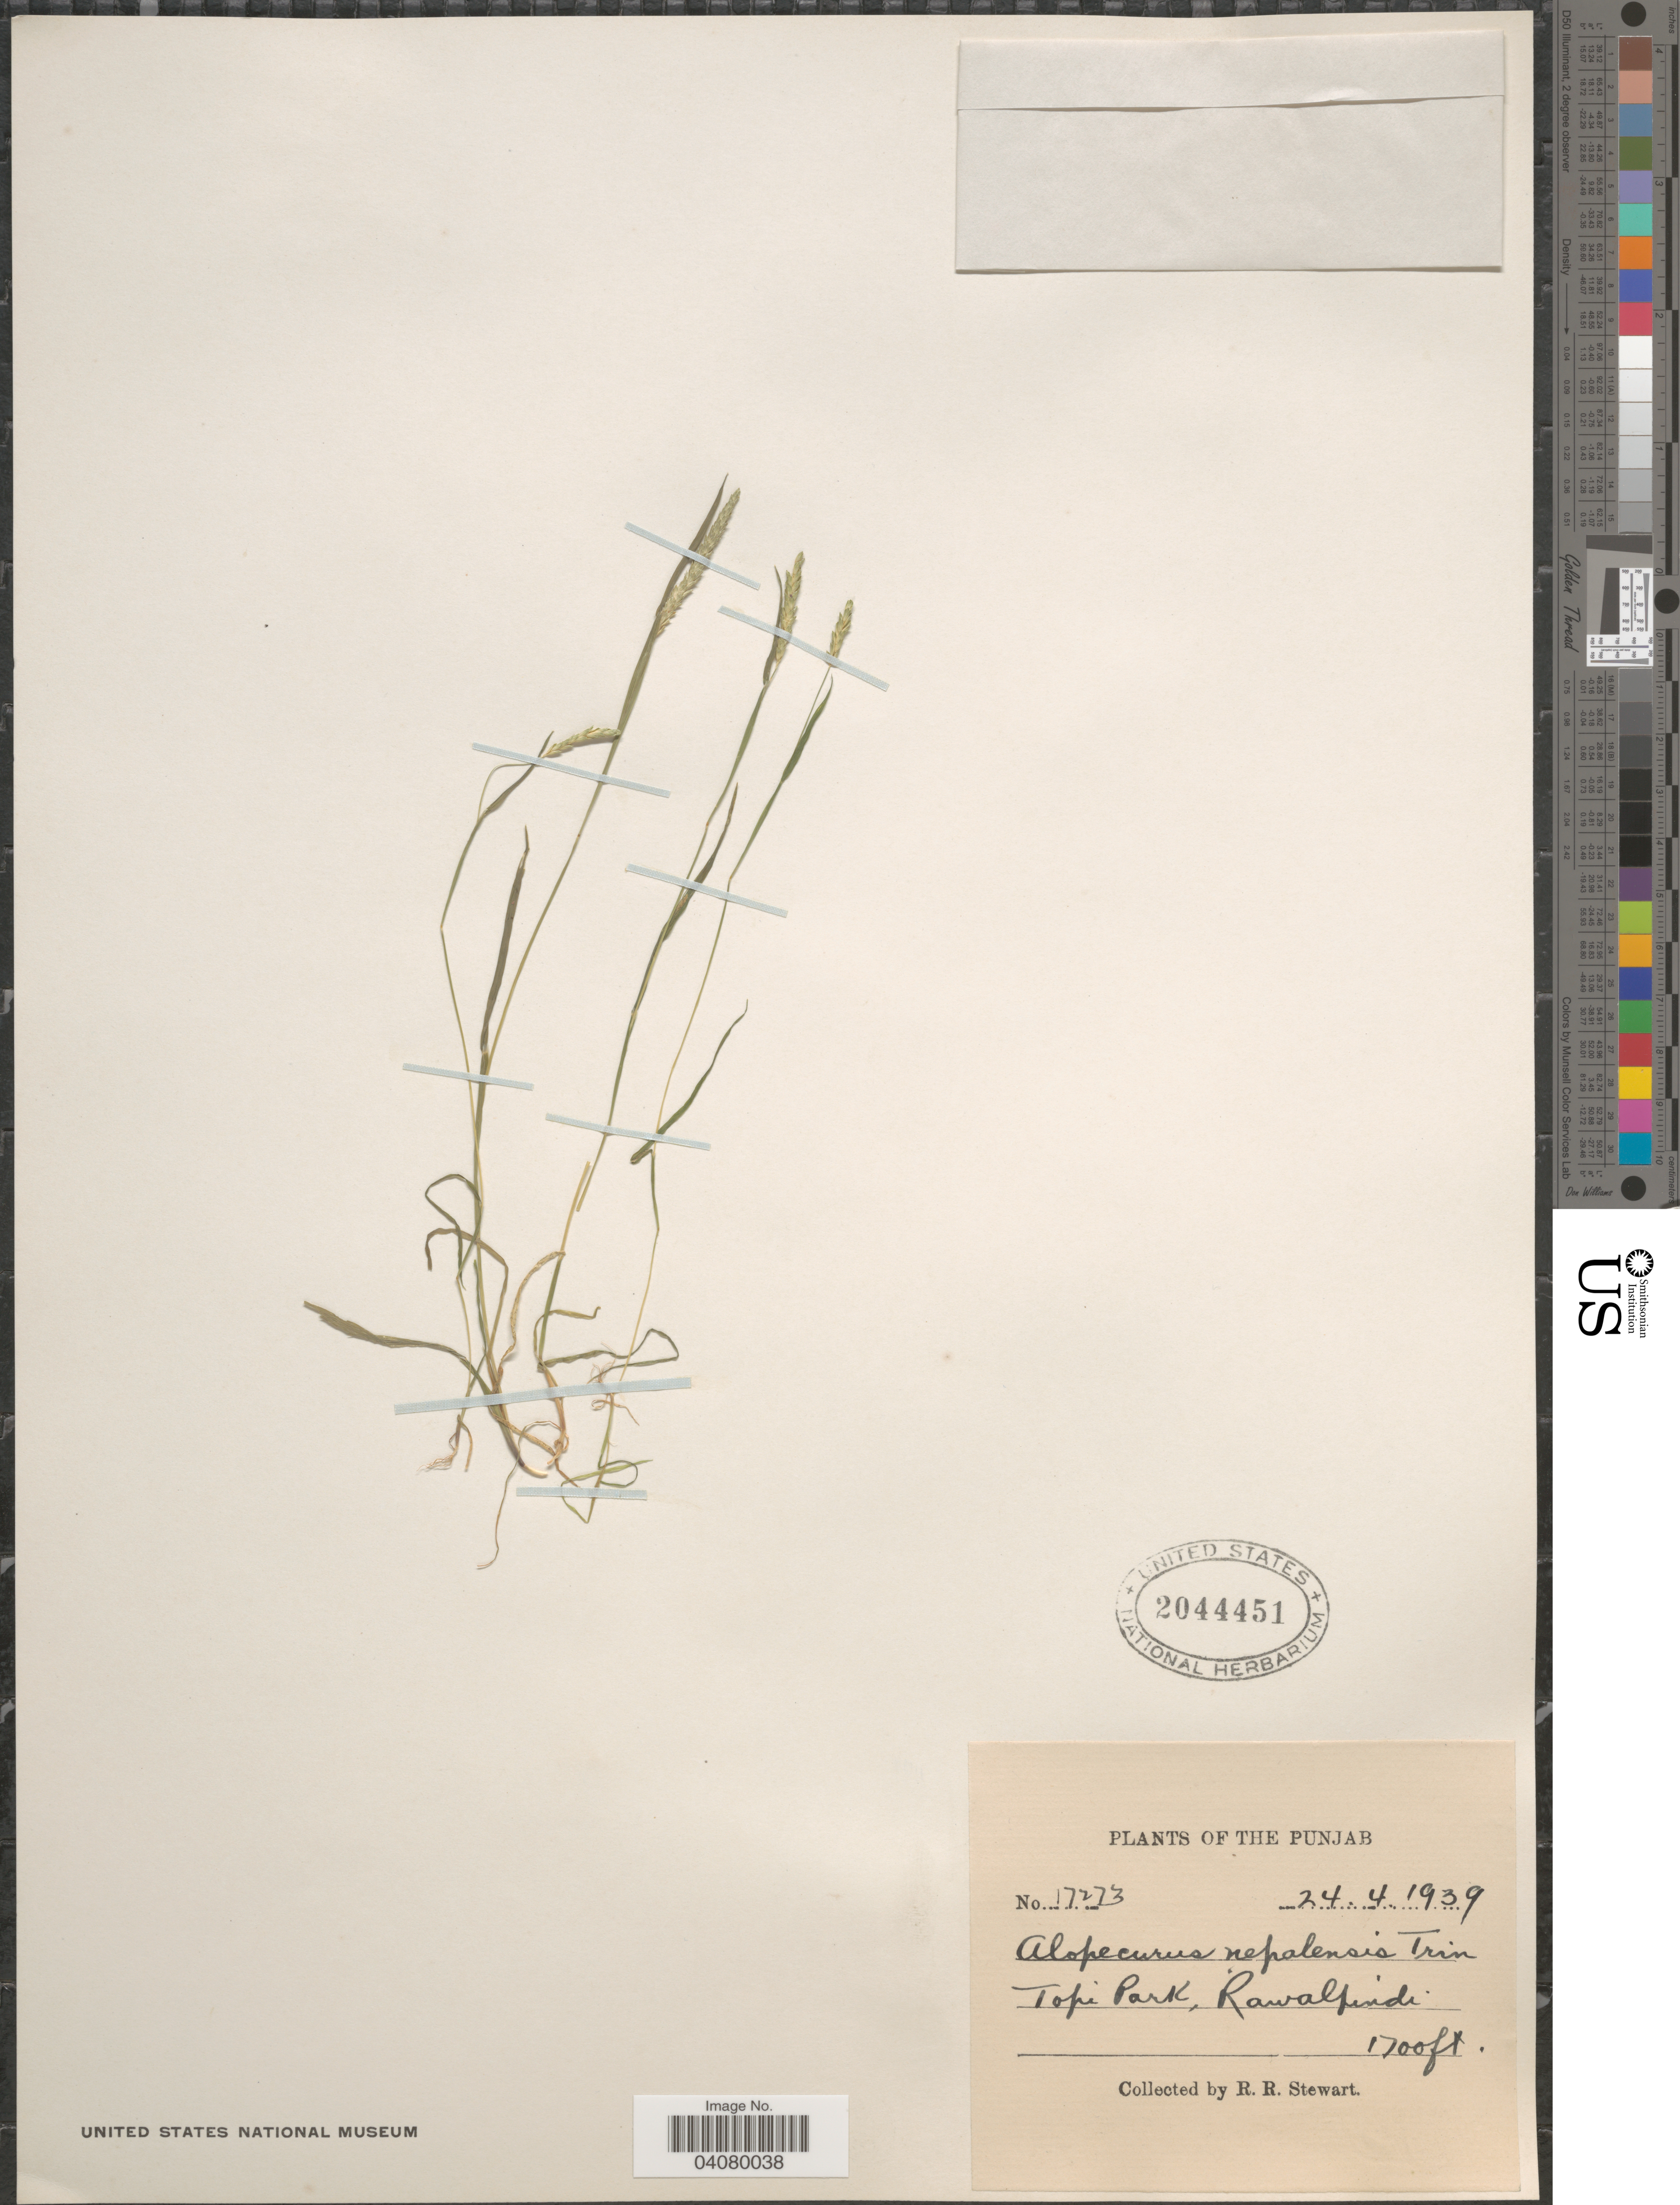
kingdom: Plantae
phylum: Tracheophyta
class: Liliopsida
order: Poales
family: Poaceae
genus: Alopecurus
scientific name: Alopecurus nepalensis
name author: Trin. ex Steud.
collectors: R. Stewart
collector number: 17273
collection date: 1939-04-24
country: Pakistan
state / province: Punjab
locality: Topi Park, Rawalpindi.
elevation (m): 518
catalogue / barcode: US 2044451